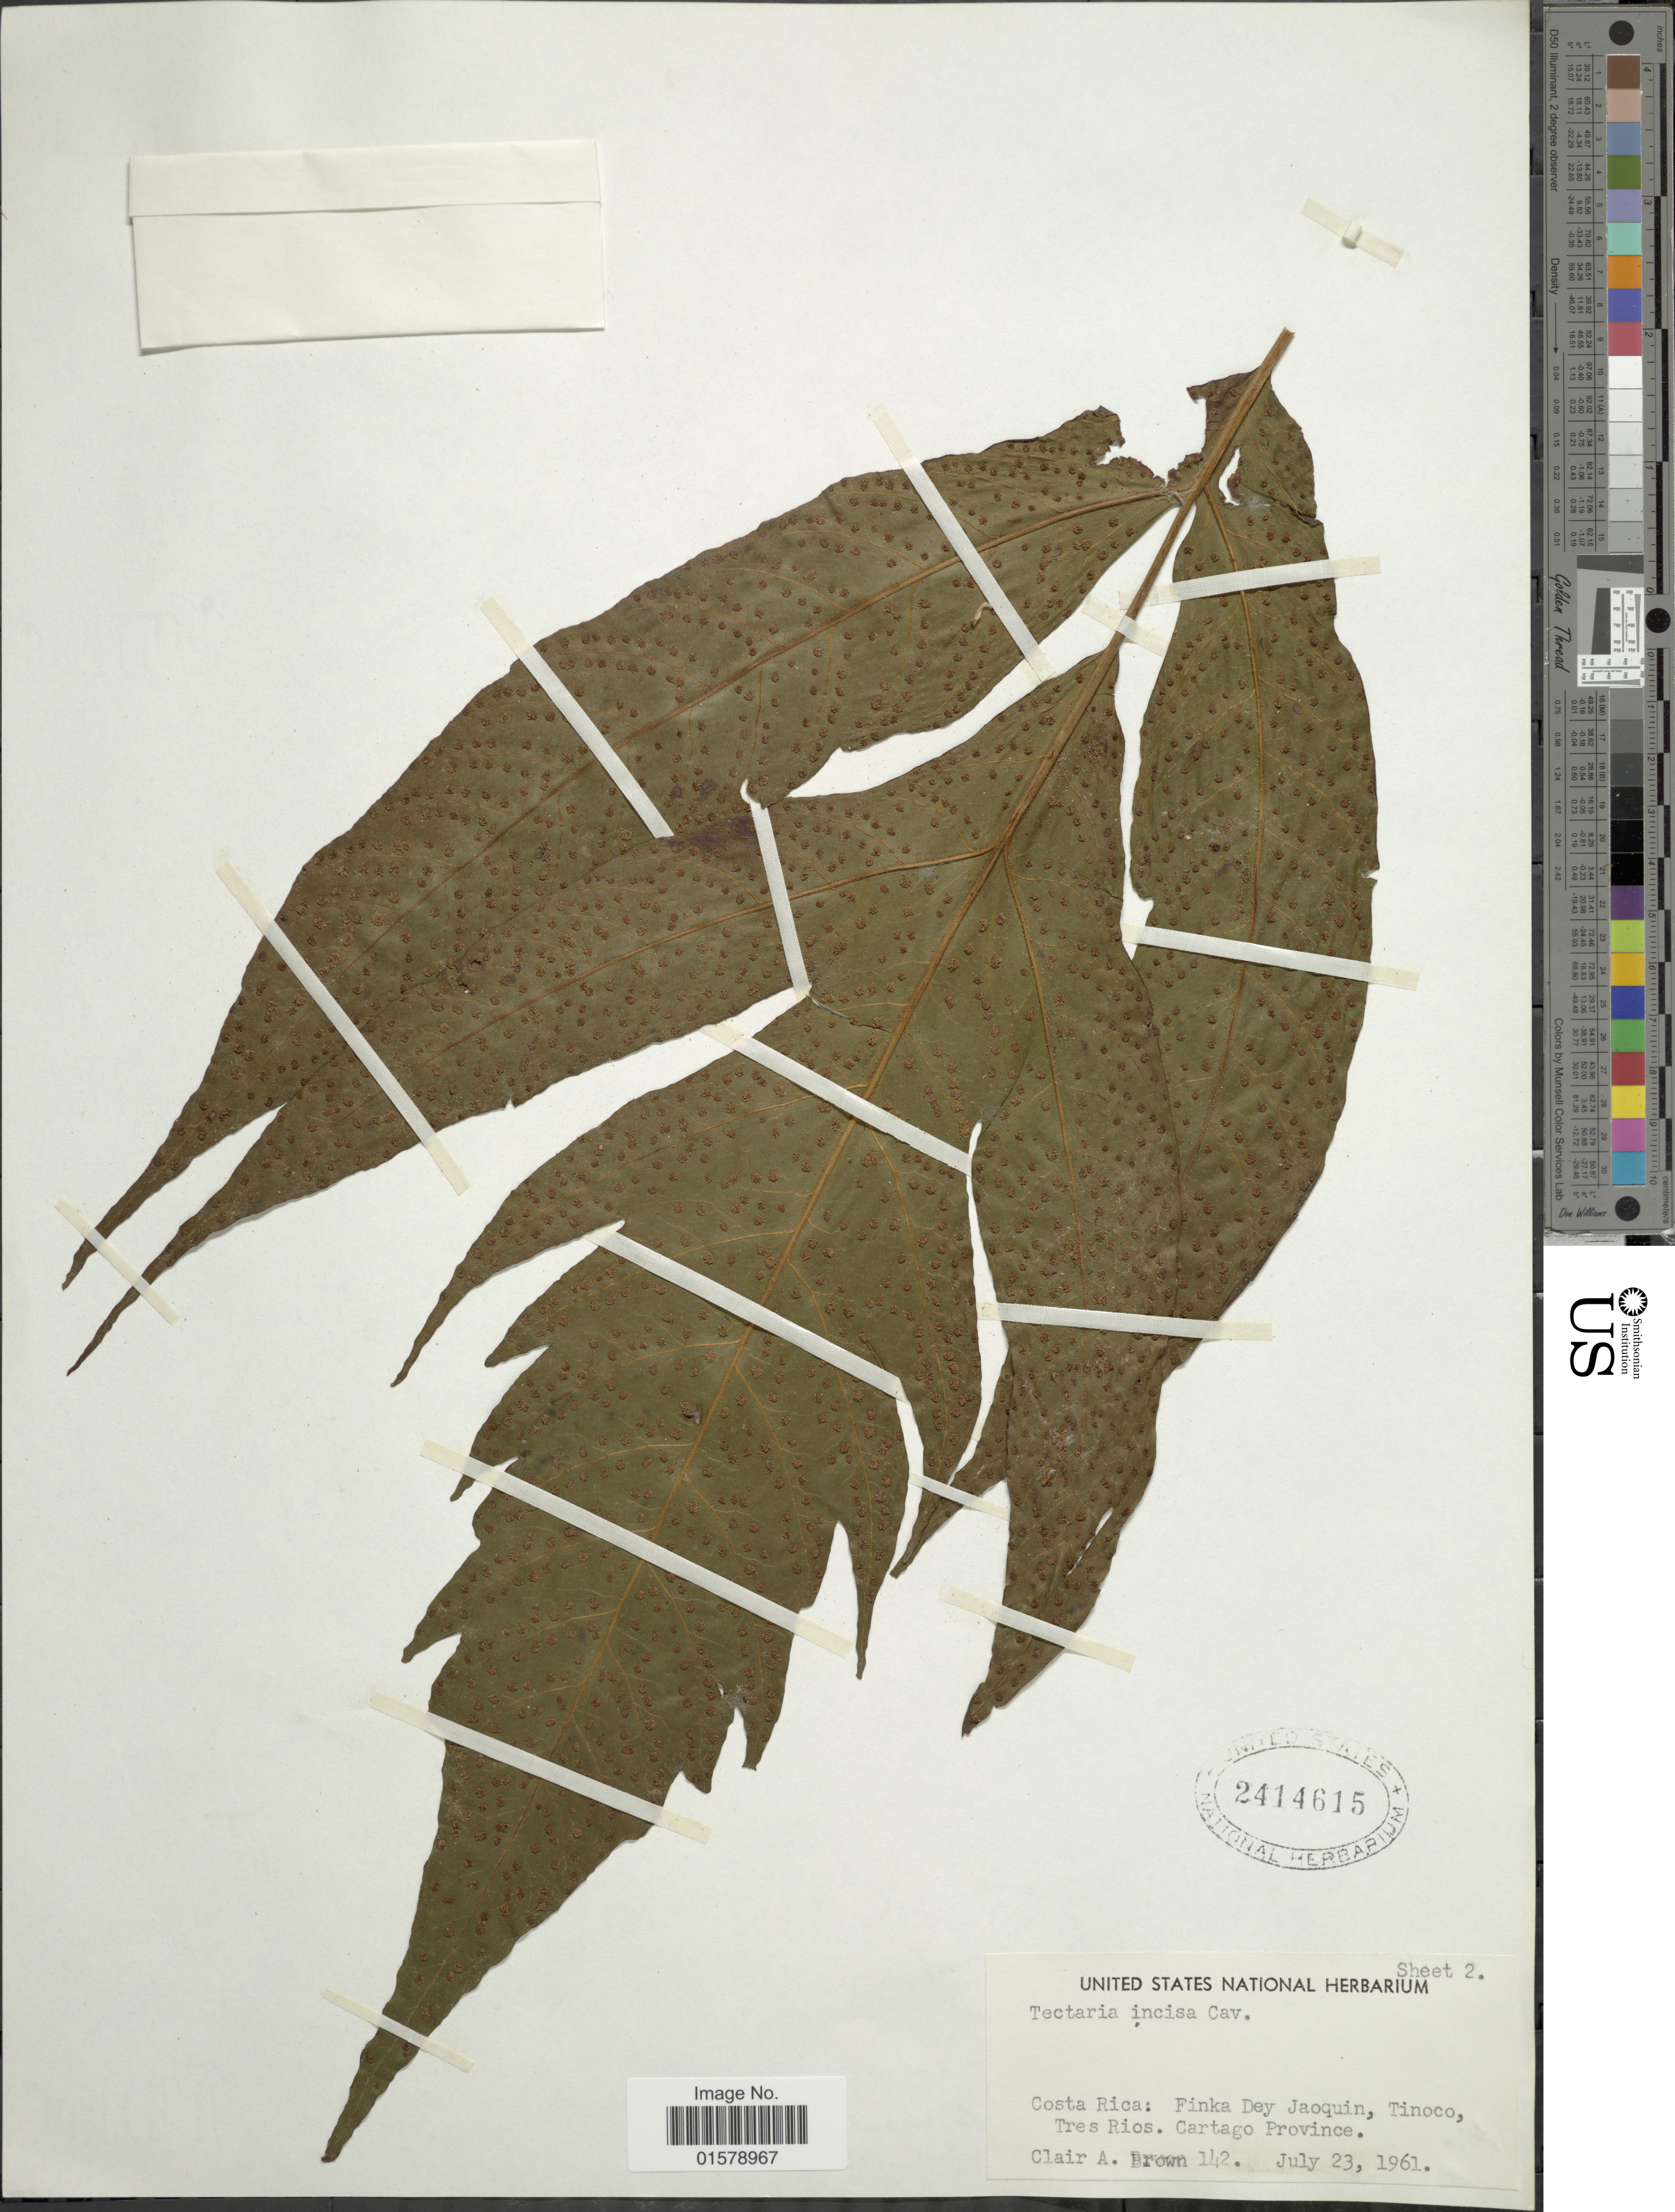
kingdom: Plantae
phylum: Tracheophyta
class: Polypodiopsida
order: Polypodiales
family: Tectariaceae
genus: Tectaria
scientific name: Tectaria transiens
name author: (C.V. Morton) A.R. Sm.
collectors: C. A. Brown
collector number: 142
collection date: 1961-07-23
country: Costa Rica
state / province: Cartago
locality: Finka Dey Jaoqin, Tinoco, Tres Rios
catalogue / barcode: US 2414615